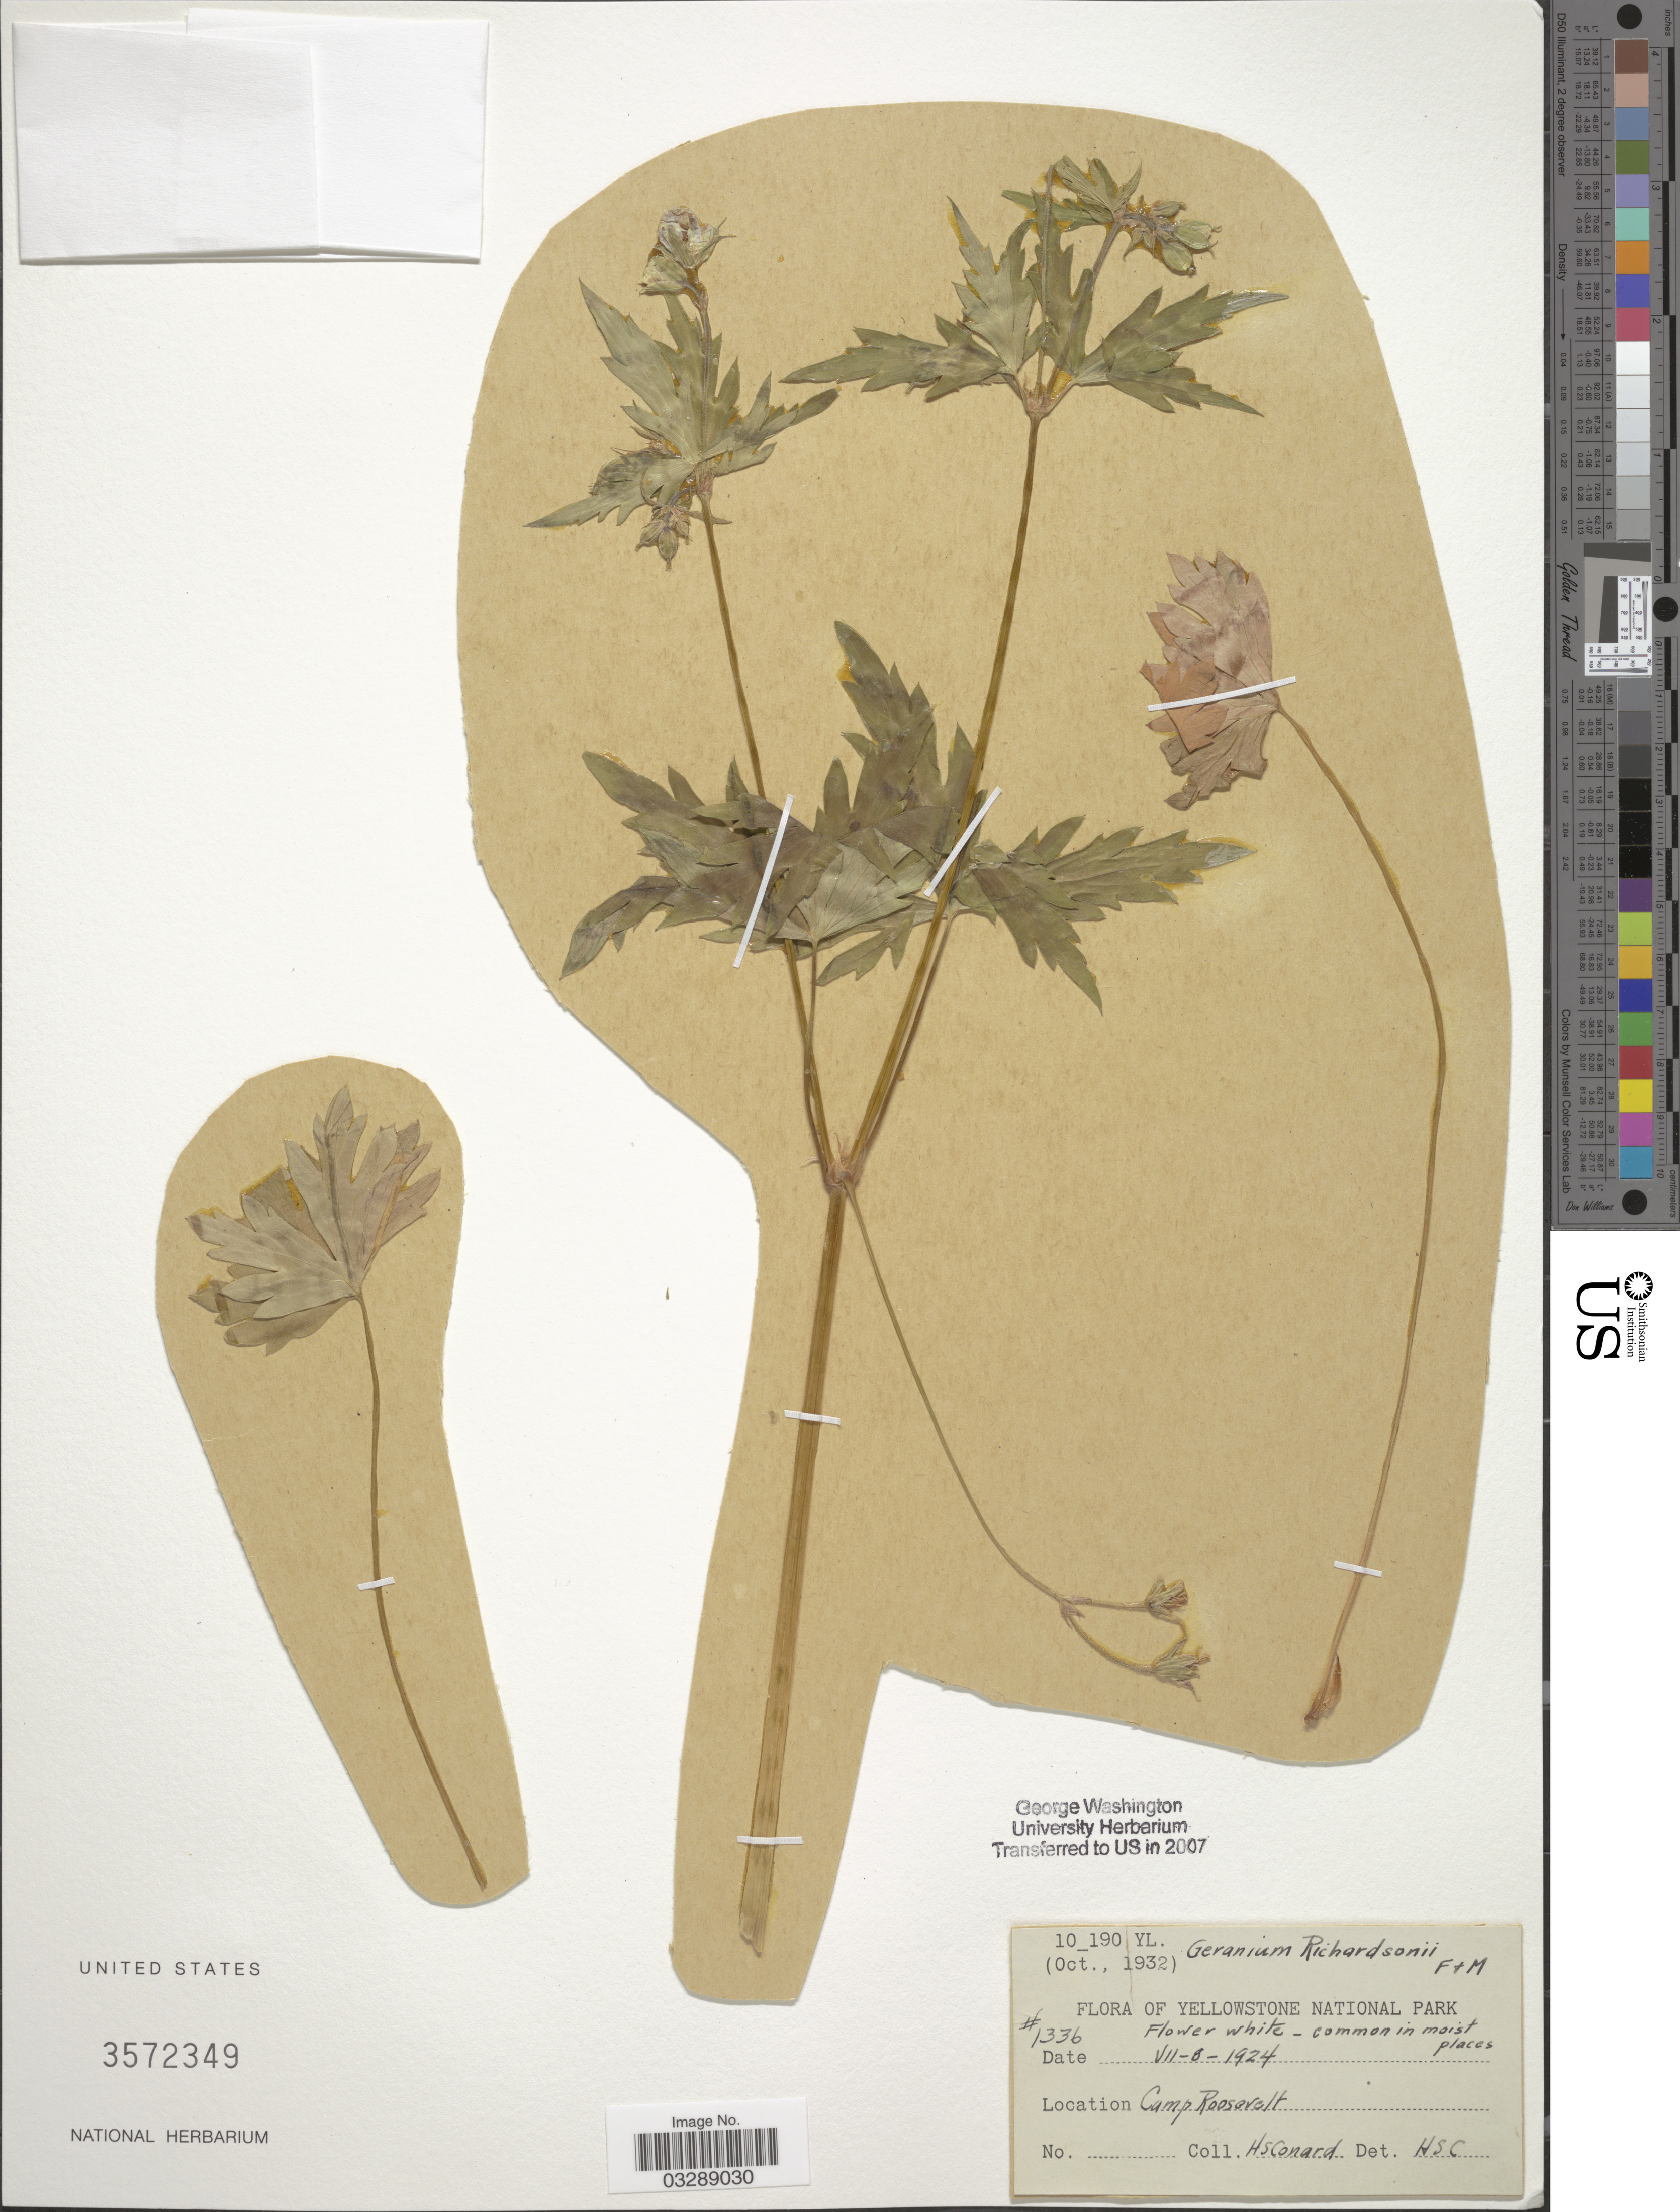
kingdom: Plantae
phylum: Tracheophyta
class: Magnoliopsida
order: Geraniales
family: Geraniaceae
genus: Geranium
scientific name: Geranium richardsonii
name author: Fisch. & Trautv.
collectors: H. S. Conard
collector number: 1336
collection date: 1924-07-08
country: United States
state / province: Wyoming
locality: Yellowstone National Park. Camp Roosevelt.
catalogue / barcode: US 3572349